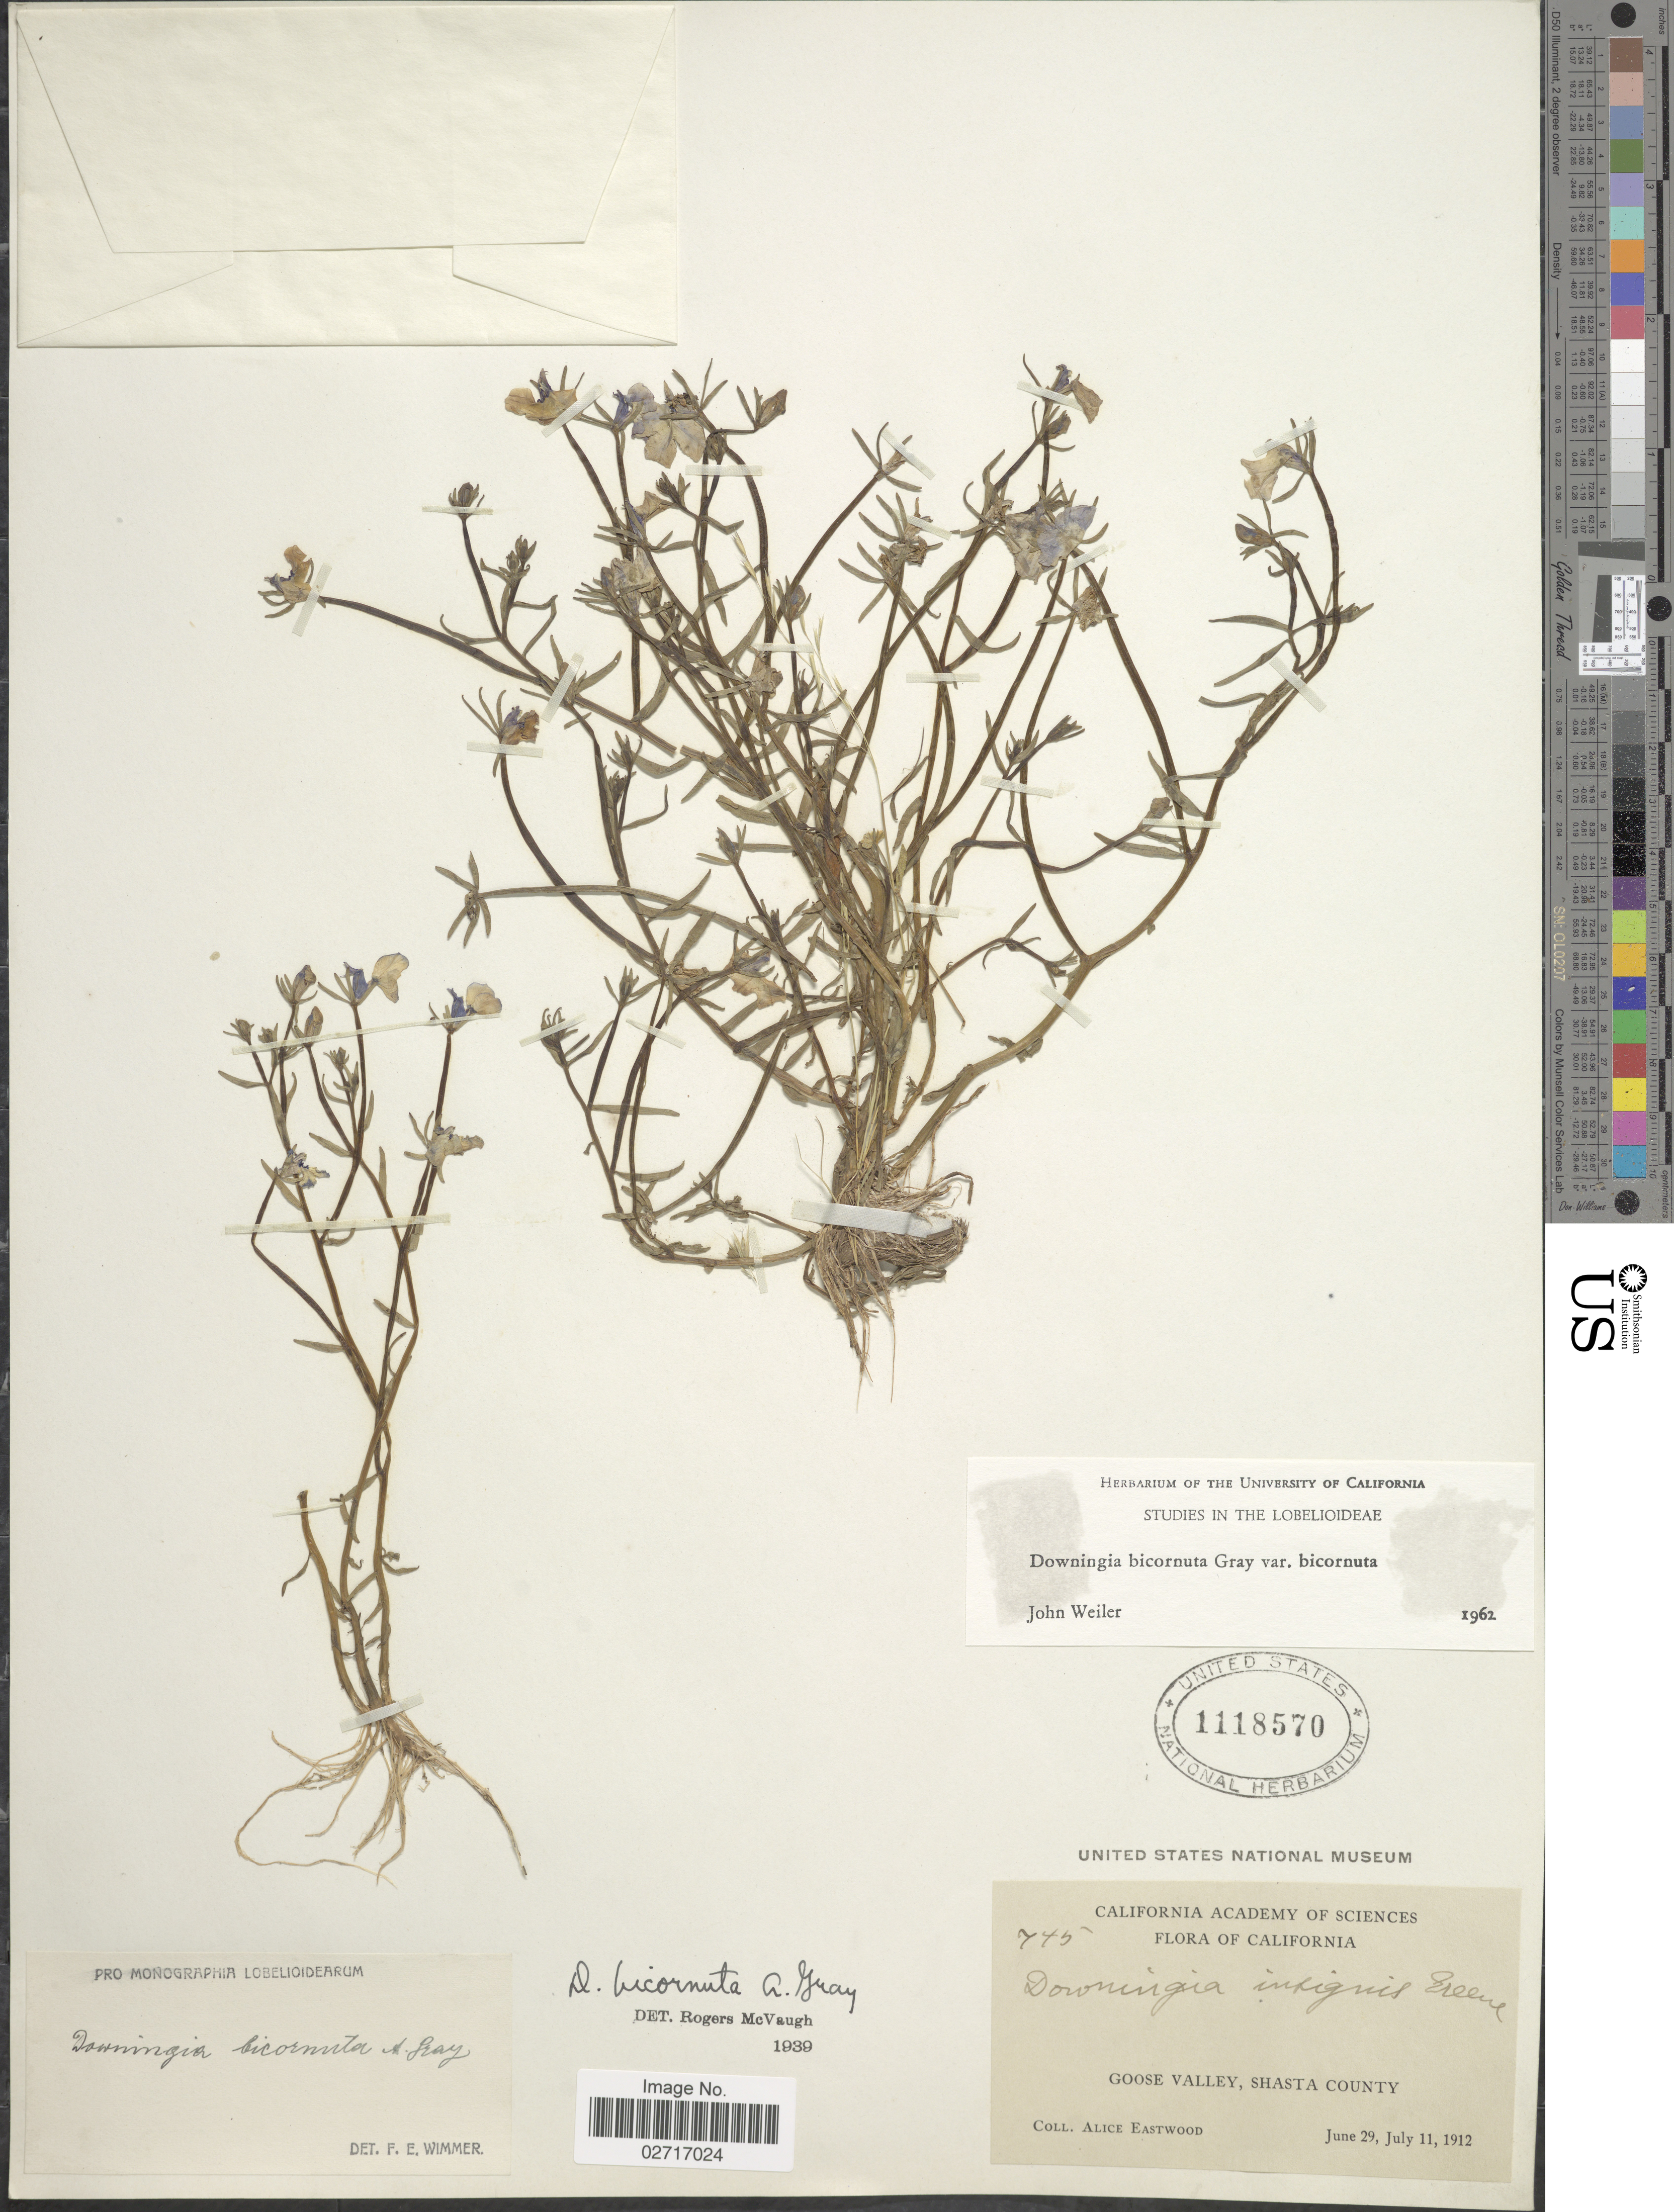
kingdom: Plantae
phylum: Tracheophyta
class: Magnoliopsida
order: Asterales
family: Campanulaceae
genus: Downingia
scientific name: Downingia bicornuta var. bicornuta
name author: A. Gray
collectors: A. Eastwood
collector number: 745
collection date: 1912-06-29/1912-07-11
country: United States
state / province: California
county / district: Shasta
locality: Goose Valley, Shasta County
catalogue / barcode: US 1118570